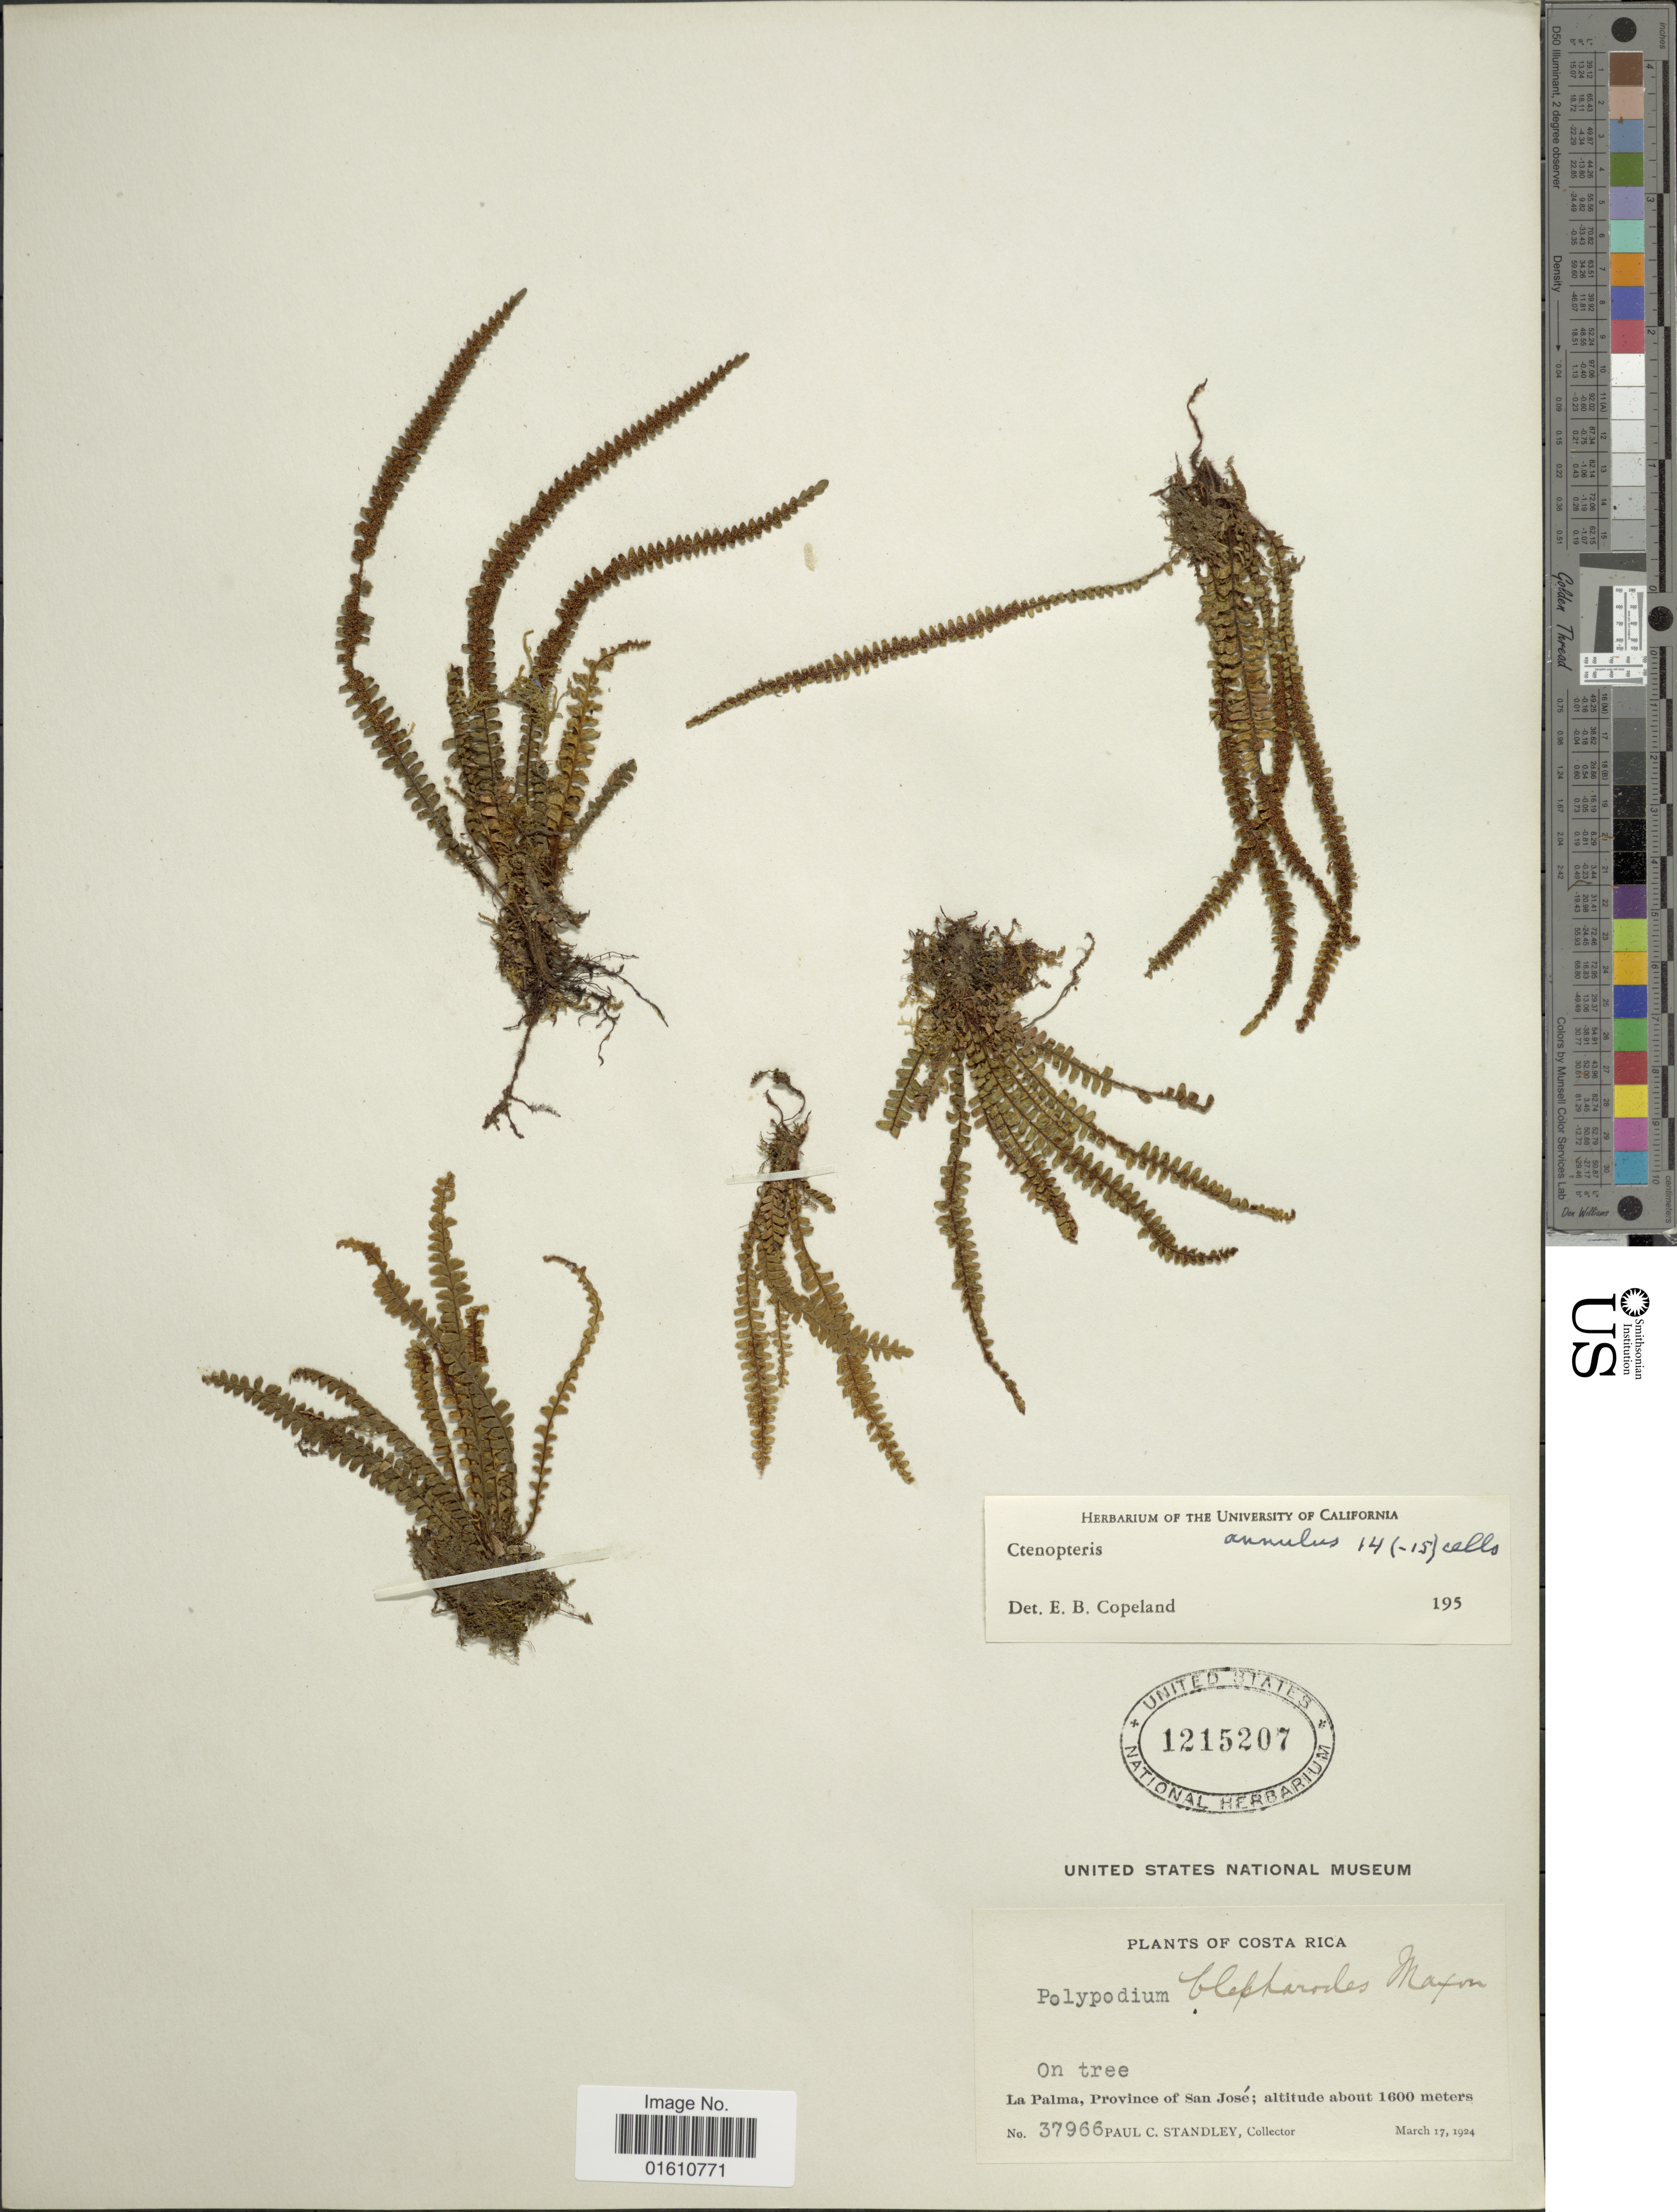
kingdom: Plantae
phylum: Tracheophyta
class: Polypodiopsida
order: Polypodiales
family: Polypodiaceae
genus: Moranopteris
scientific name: Moranopteris taenifolia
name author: (Jenman) R. Y. Hirai & J. Prado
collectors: P. C. Standley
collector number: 37966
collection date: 1924-03-17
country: Costa Rica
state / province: San José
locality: La Palma, Province of San Jose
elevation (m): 1600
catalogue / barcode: US 1215207